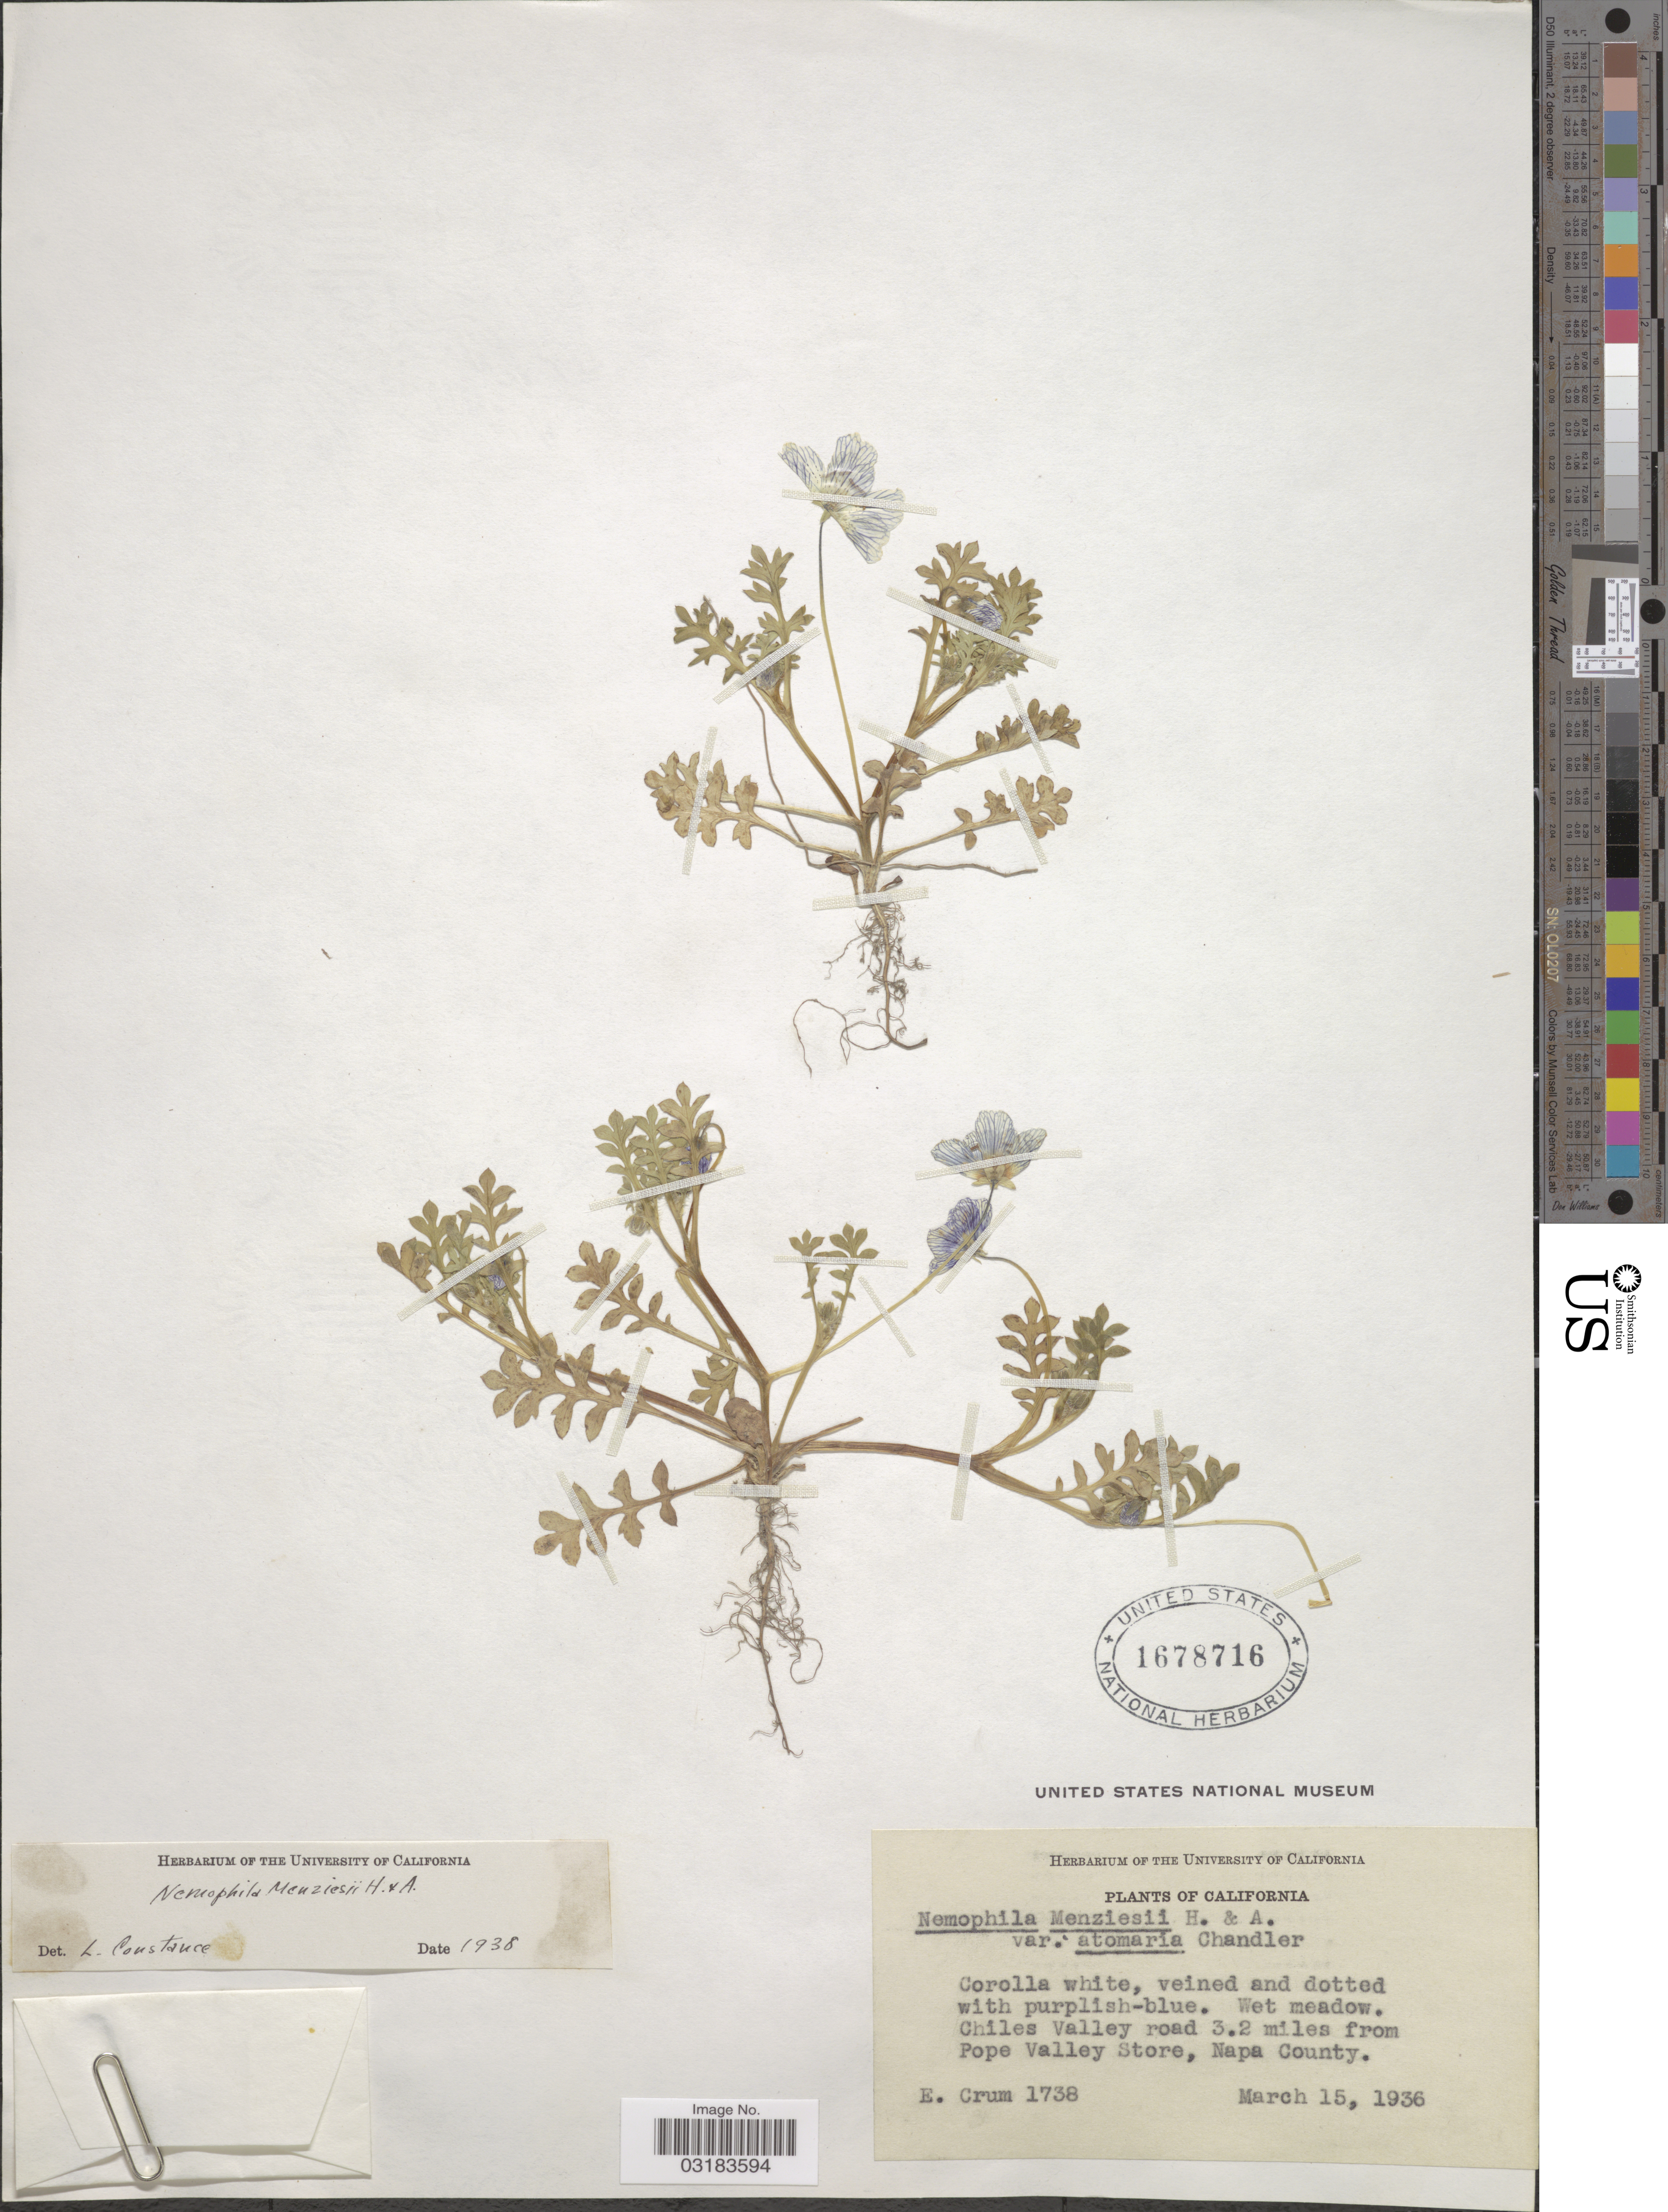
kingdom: Plantae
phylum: Tracheophyta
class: Magnoliopsida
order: Boraginales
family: Hydrophyllaceae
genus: Nemophila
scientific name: Nemophila menziesii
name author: Hook. & Arn.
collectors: E. Crum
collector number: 1738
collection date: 1936-03-15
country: United States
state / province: California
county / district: Napa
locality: Chiles Valley road 3.2 miles from Pope Valley Store, Napa County.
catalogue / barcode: US 1678716